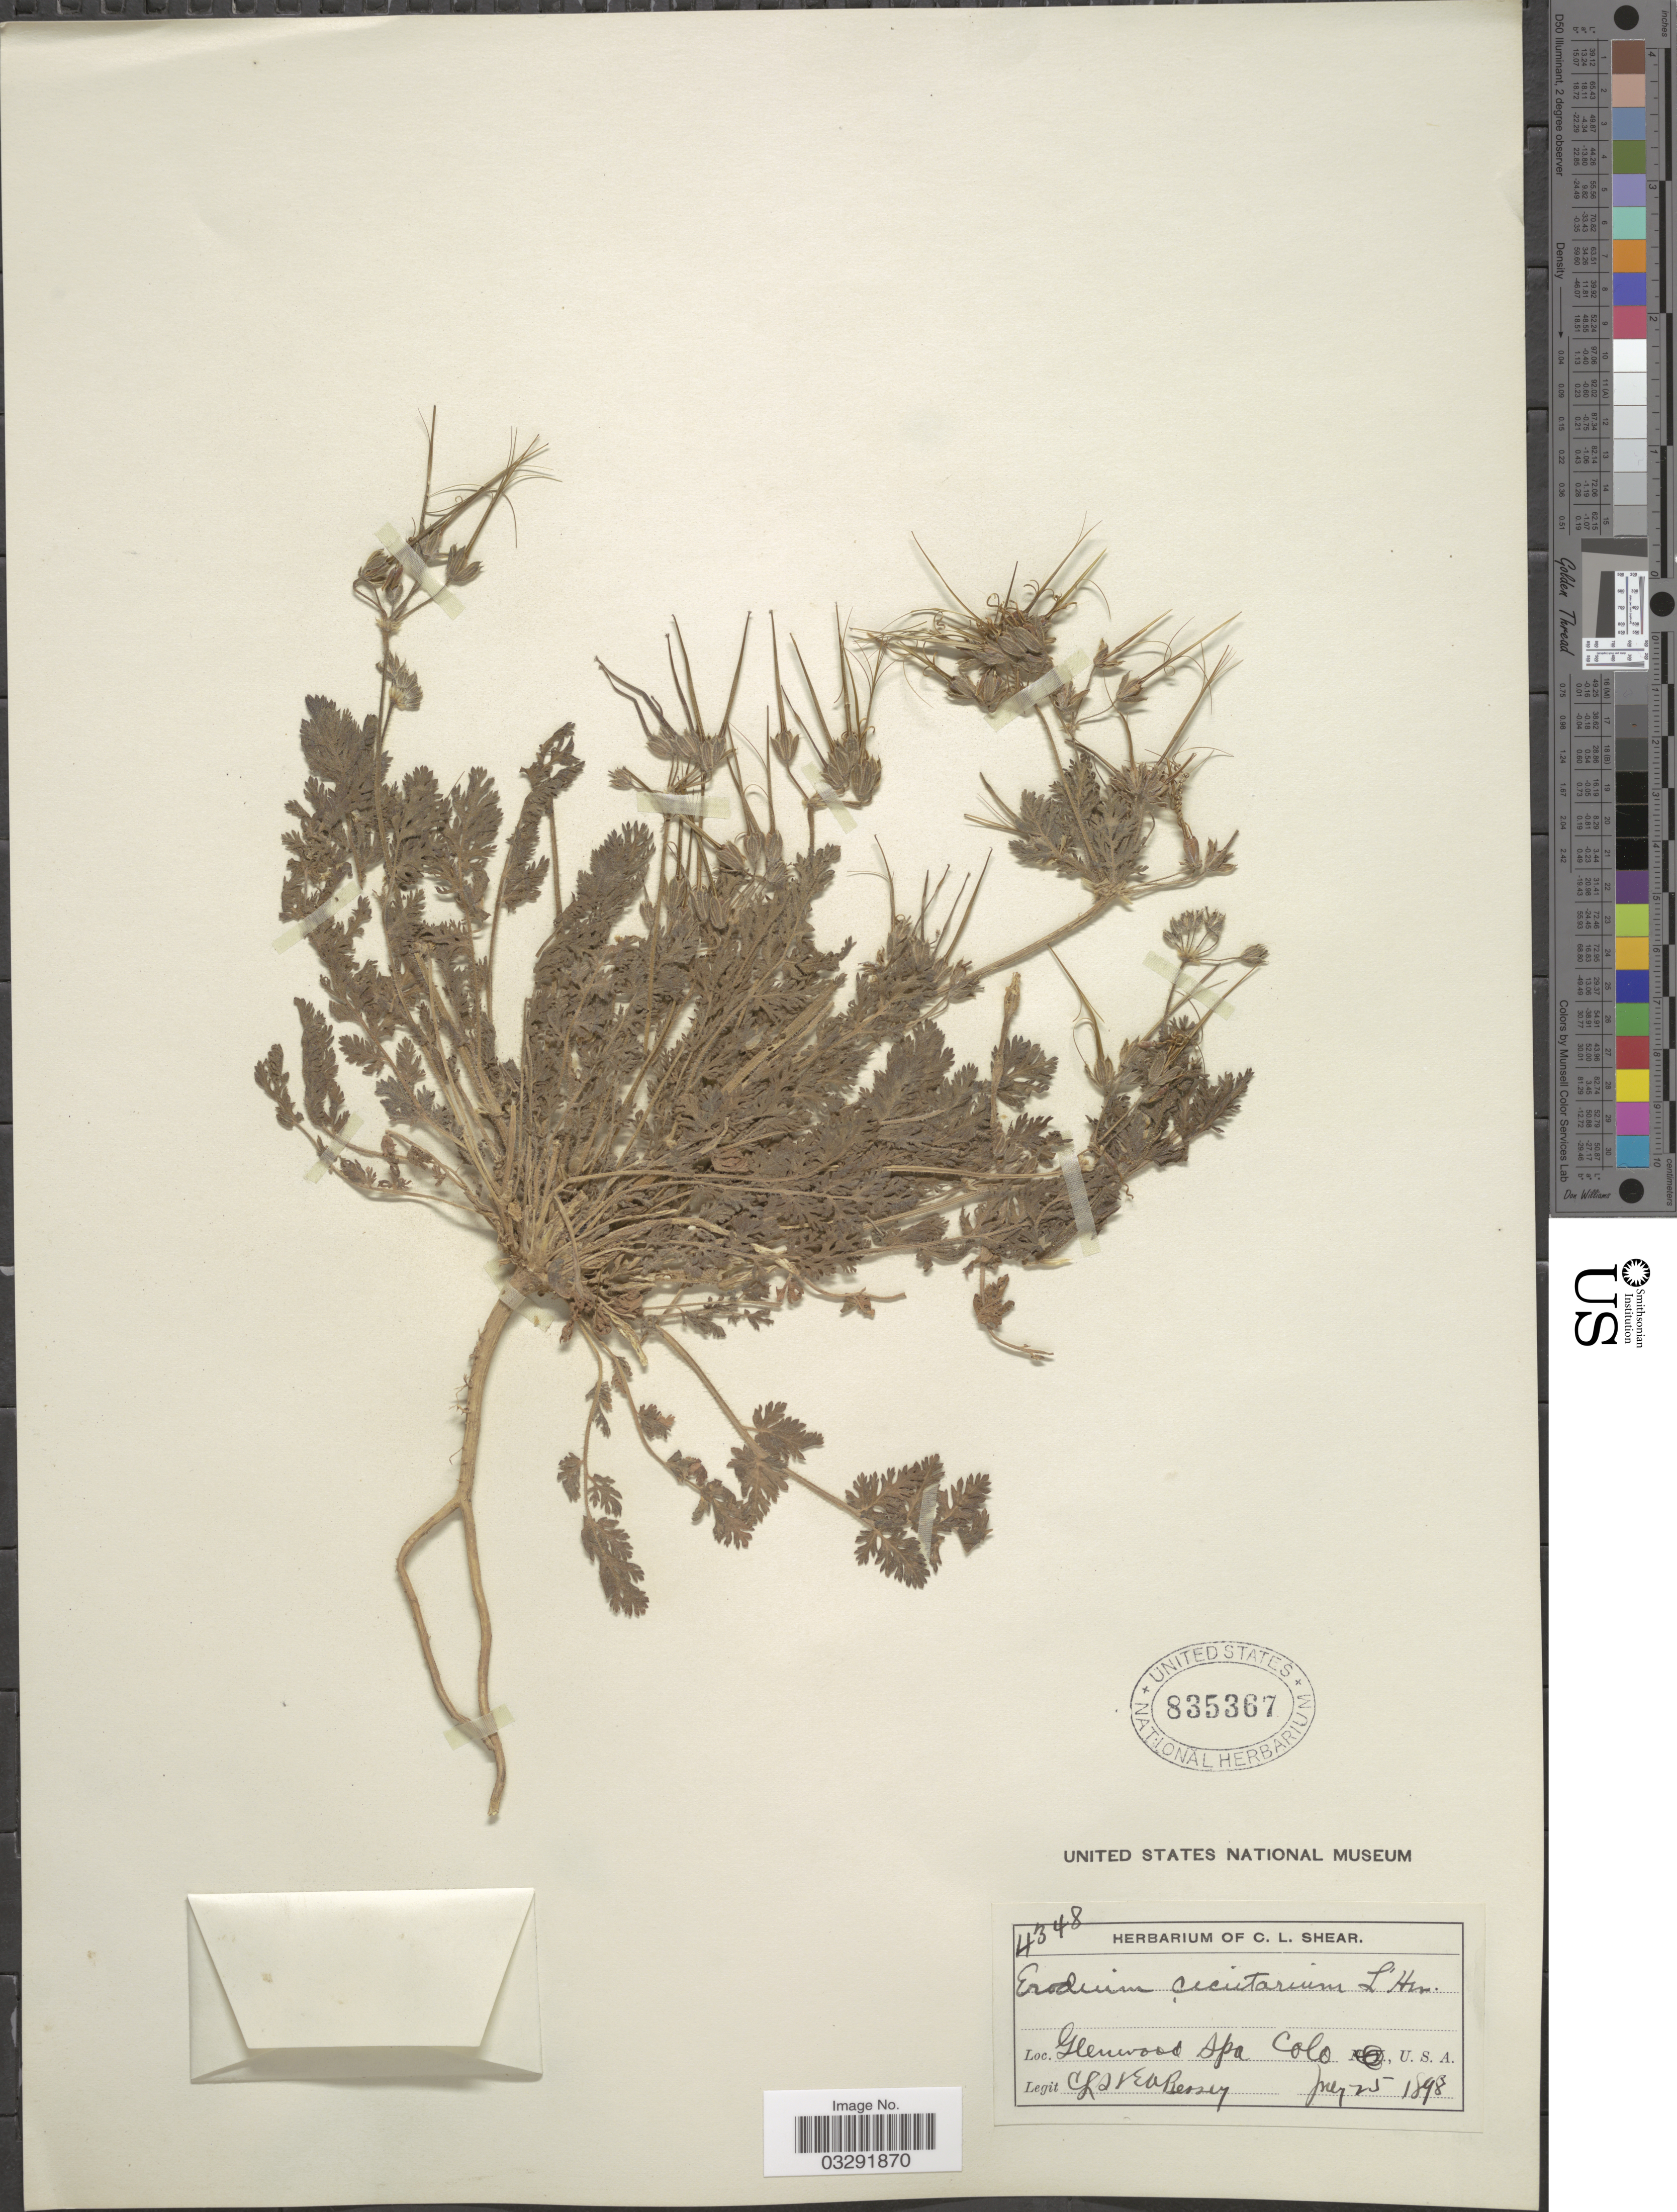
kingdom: Plantae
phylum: Tracheophyta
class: Magnoliopsida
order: Geraniales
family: Geraniaceae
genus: Erodium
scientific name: Erodium cicutarium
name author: (L.) L'Hér.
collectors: C. L. Shear & E. A. Bessey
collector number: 4348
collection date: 1898-06-25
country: United States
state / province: Colorado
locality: Glenwood (spring) Spa.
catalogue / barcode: US 835367